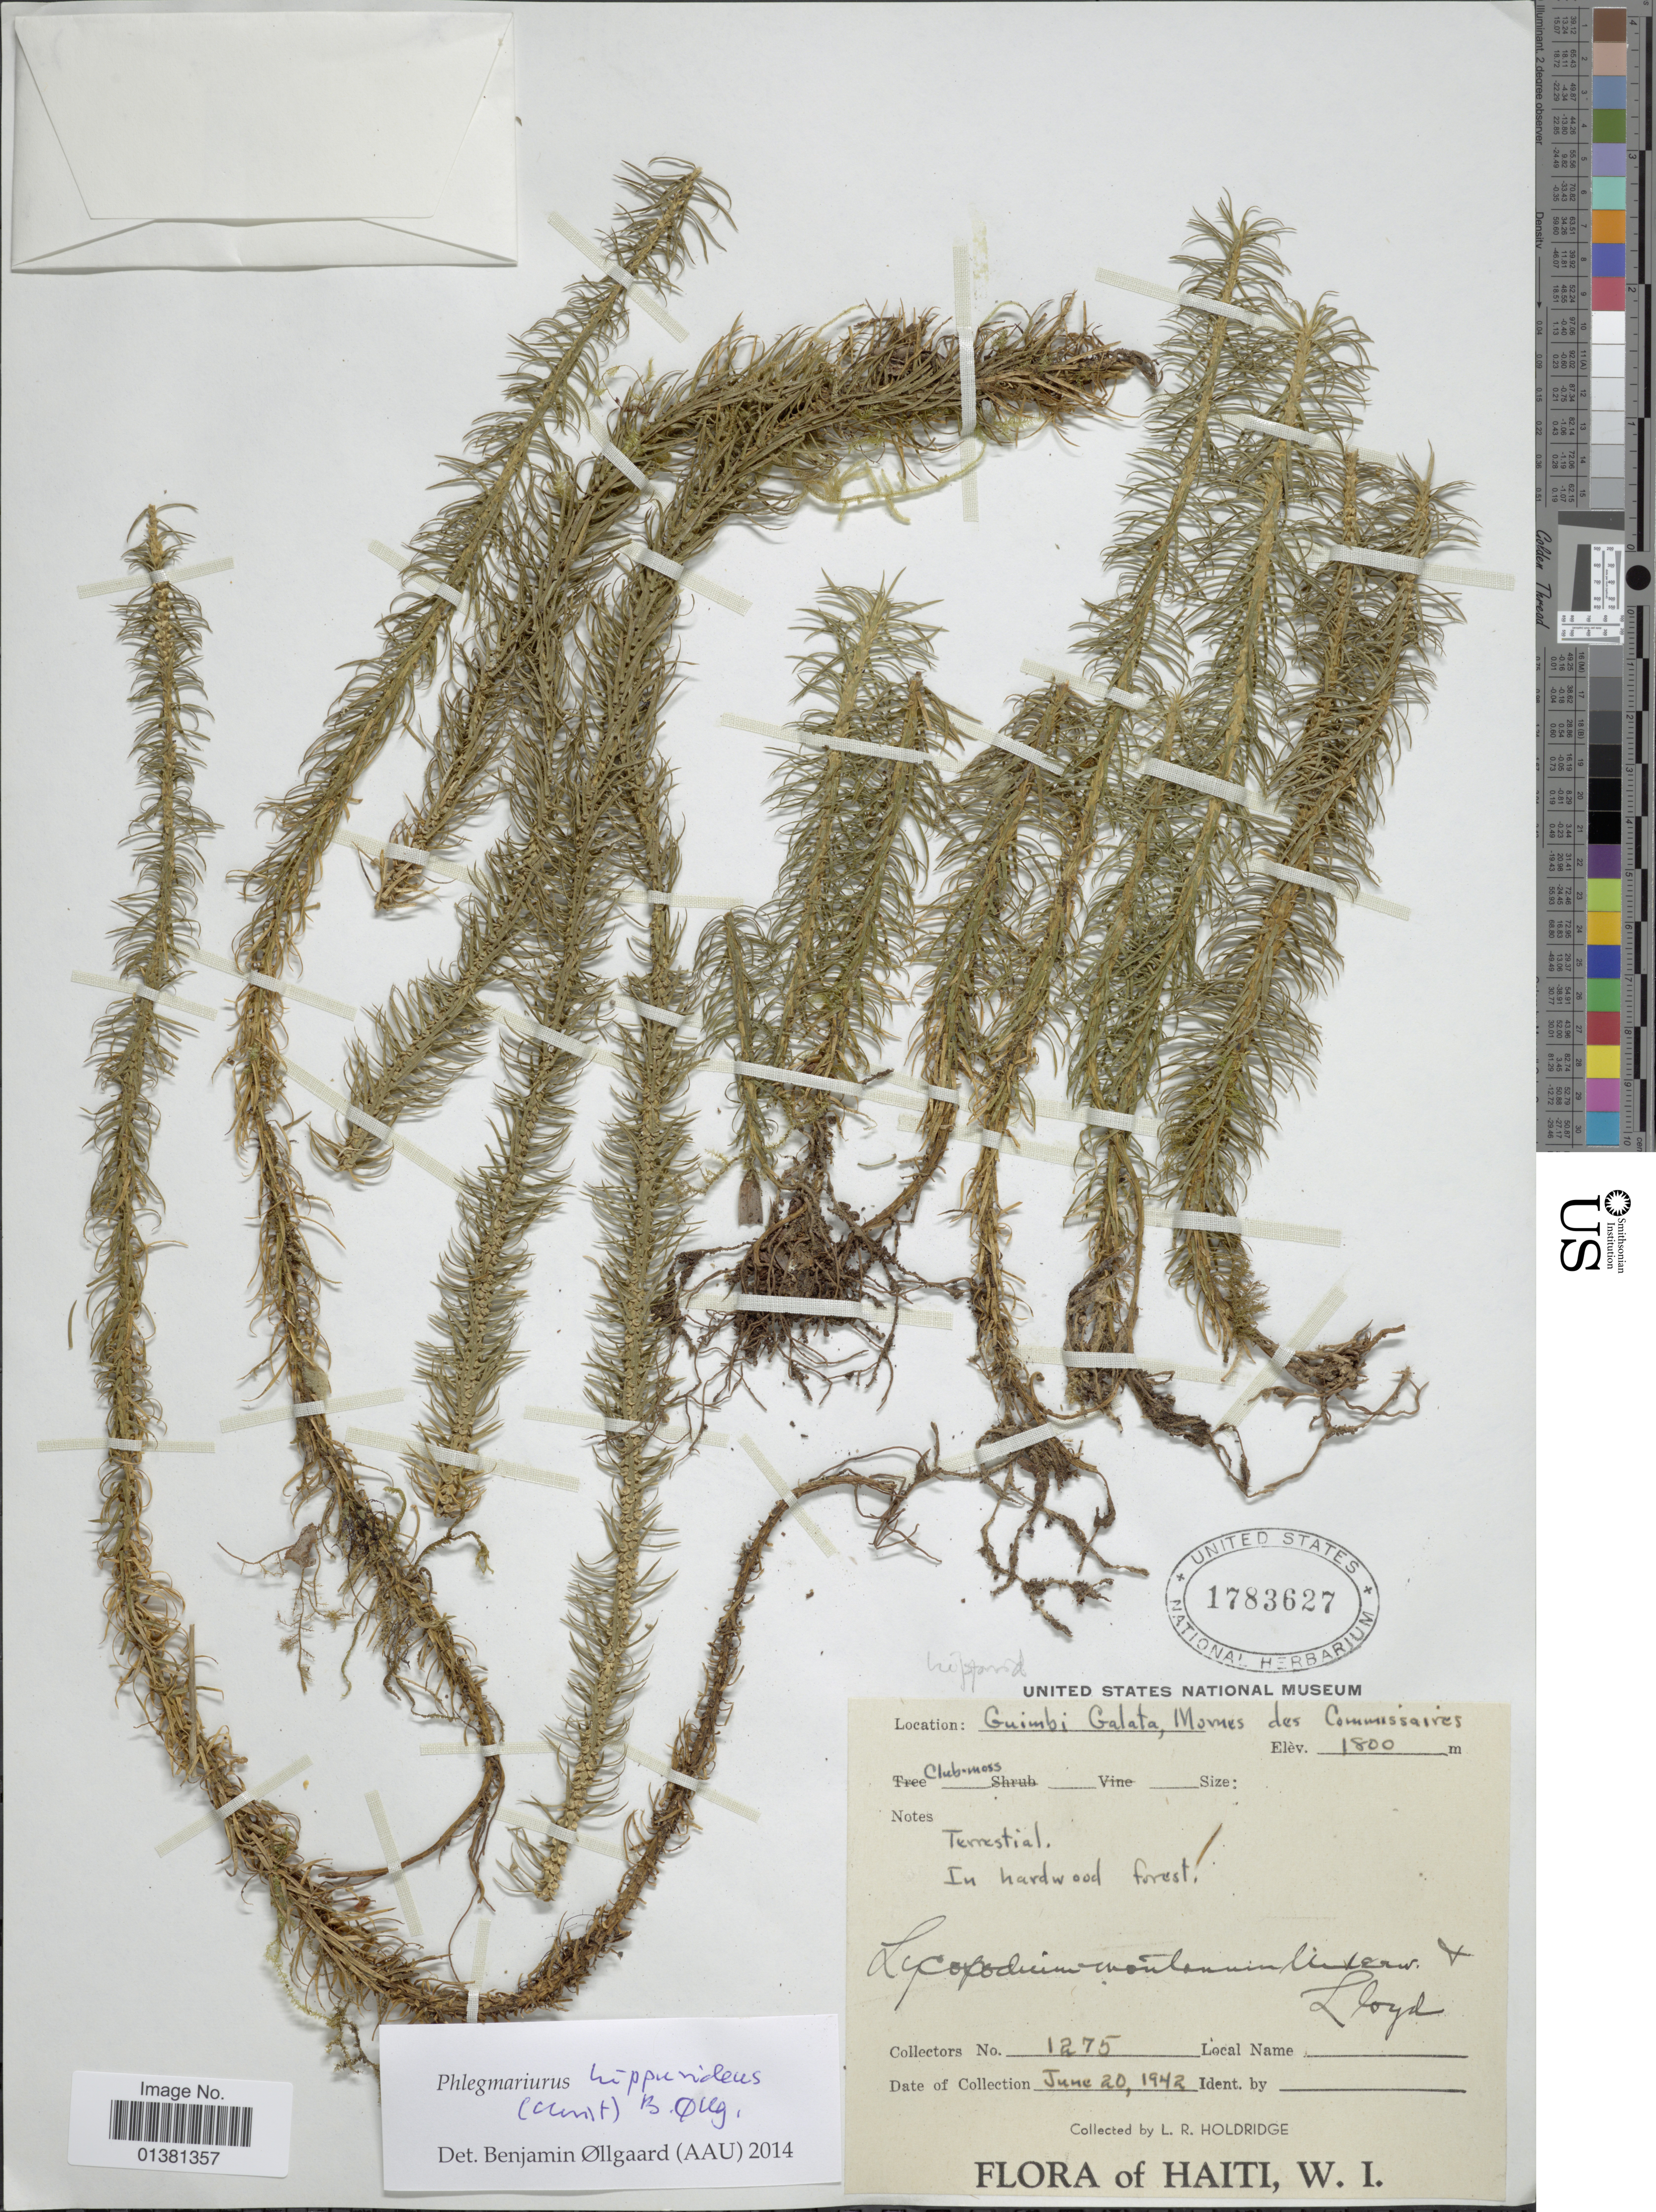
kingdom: Plantae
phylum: Tracheophyta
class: Lycopodiopsida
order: Lycopodiales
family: Lycopodiaceae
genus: Phlegmariurus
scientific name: Phlegmariurus hippurideus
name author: (Christ) B. Øllg.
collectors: L. Holdridge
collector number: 1275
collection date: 1942-06-20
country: Haiti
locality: Guimbi Galata, Mornes des Commissaires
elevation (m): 1800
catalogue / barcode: US 1783627